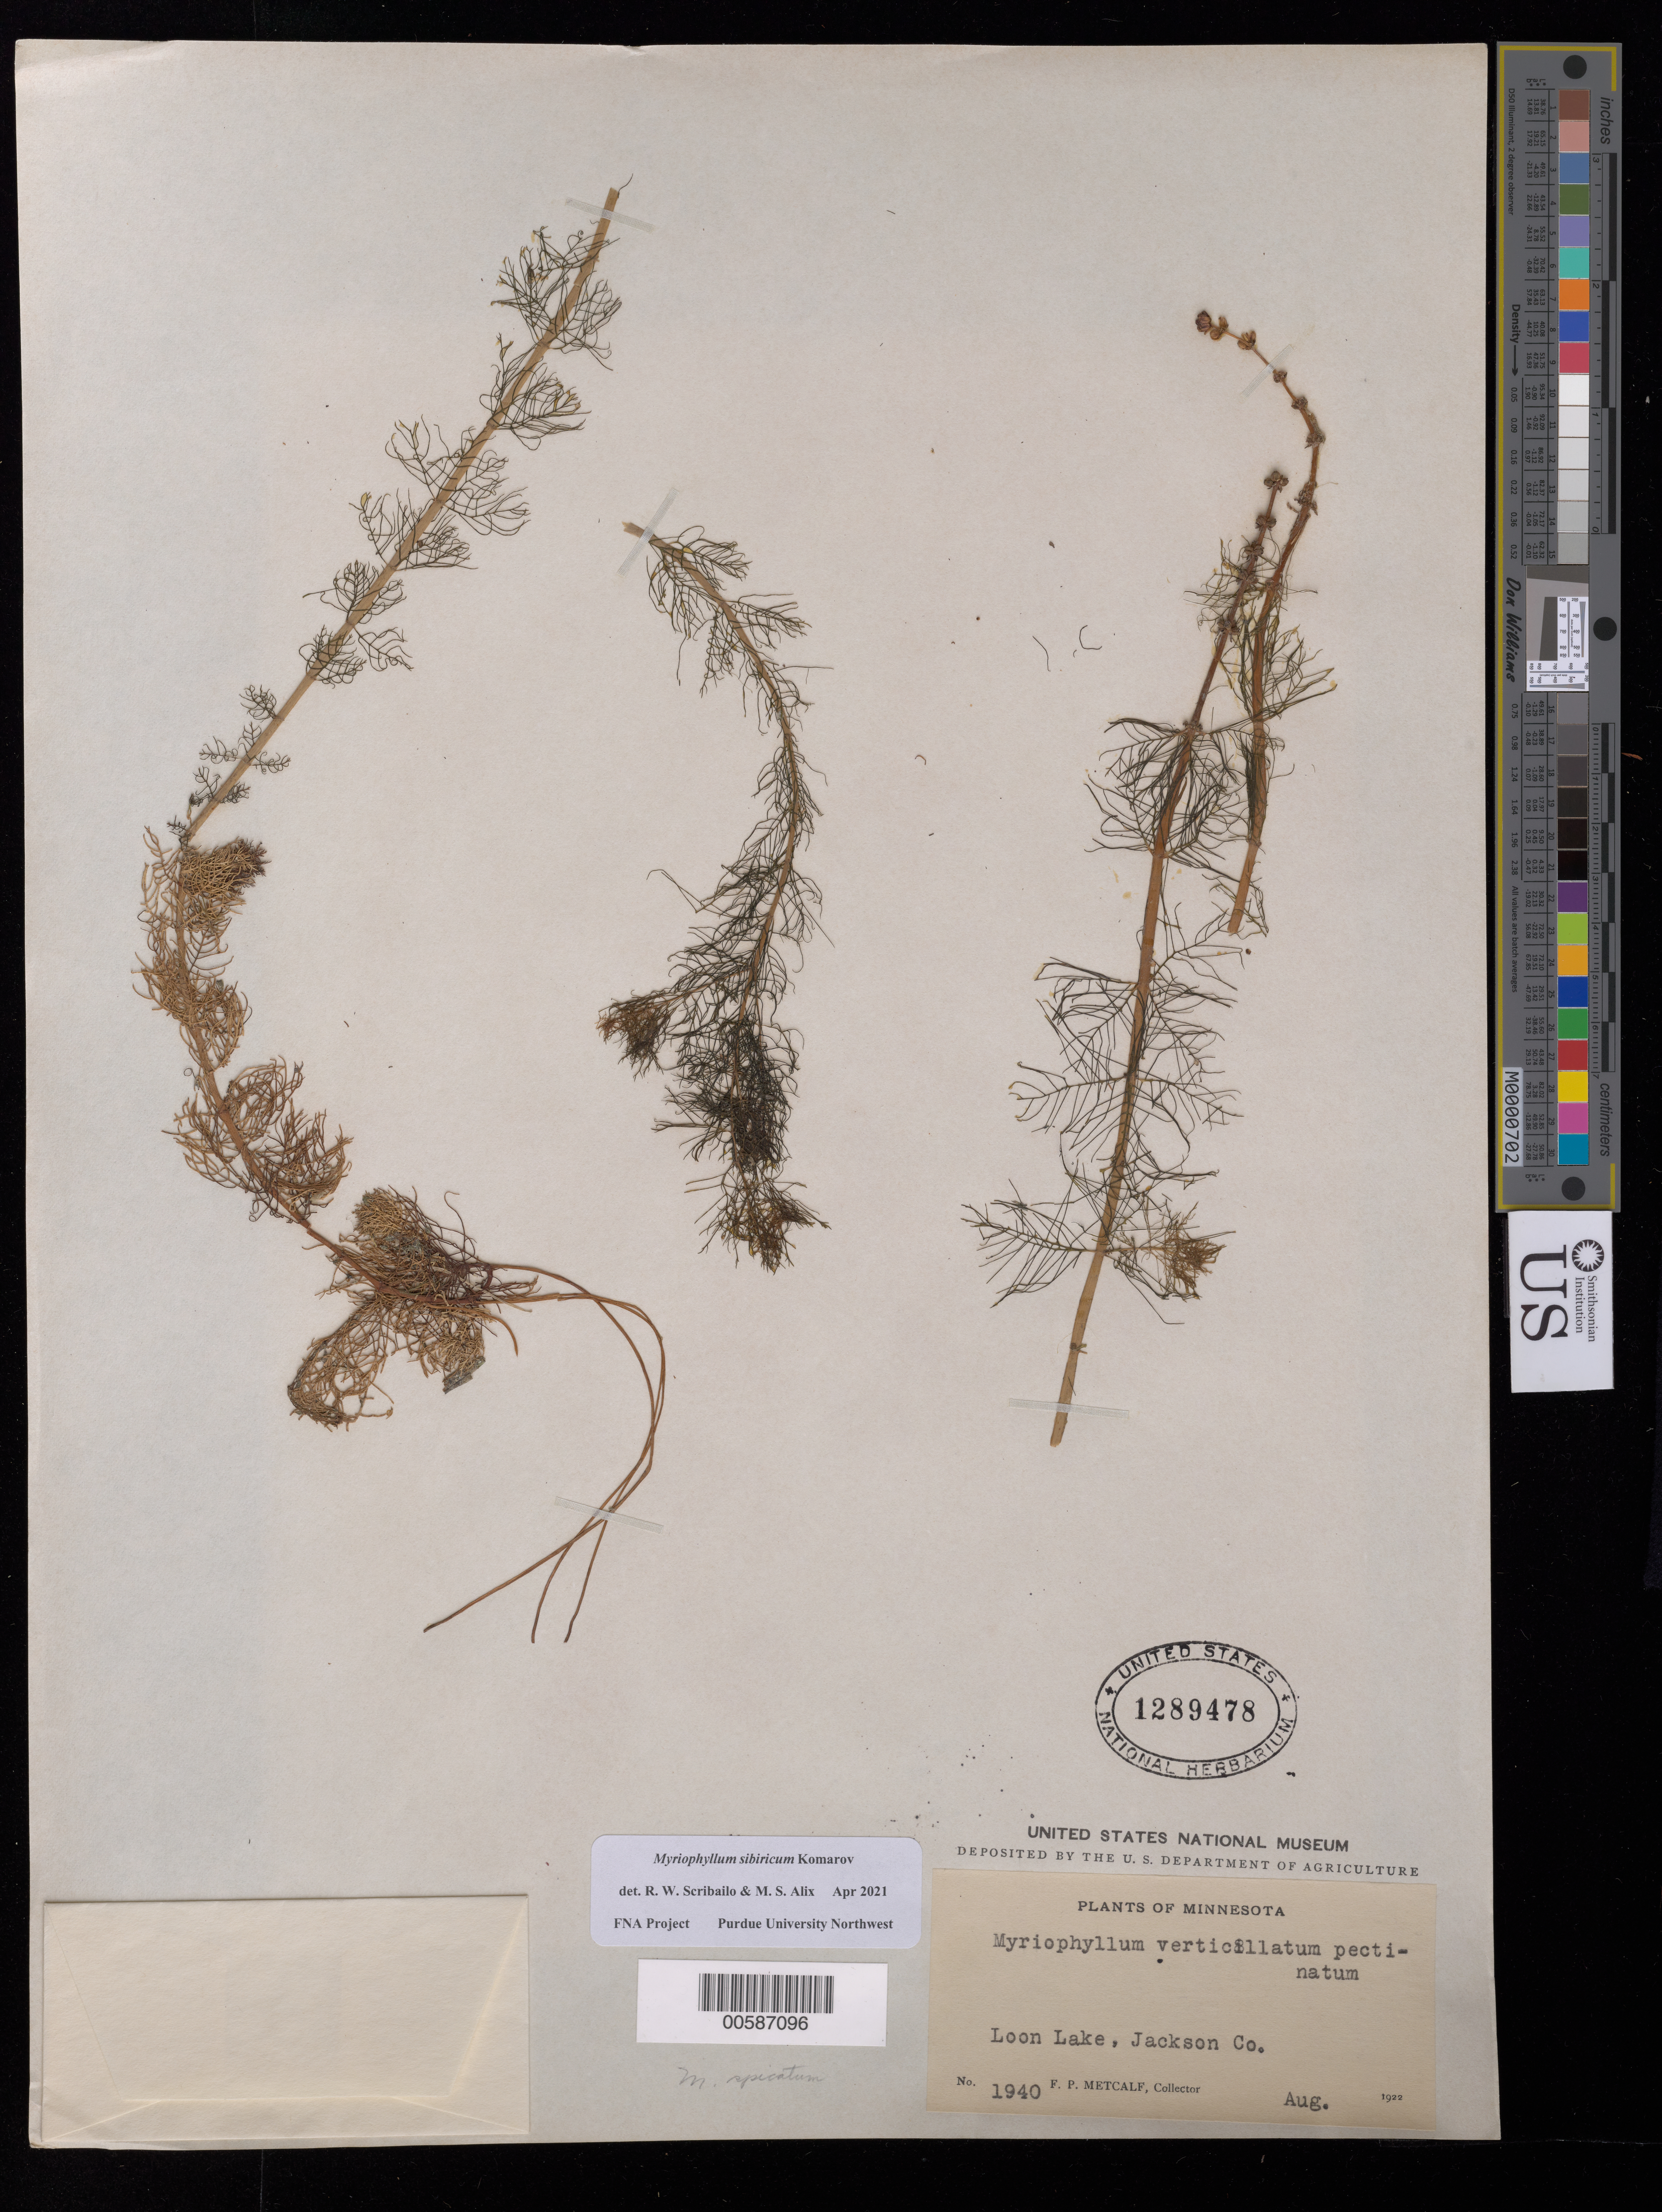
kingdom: Plantae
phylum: Tracheophyta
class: Magnoliopsida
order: Saxifragales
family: Haloragaceae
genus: Myriophyllum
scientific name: Myriophyllum sibiricum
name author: Kom.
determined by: Scribailo, R. W.; Alix, M. S.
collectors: F. P. Metcalf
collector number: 1940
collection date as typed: Aug 1922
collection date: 1922-08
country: United States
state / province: Minnesota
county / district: Jackson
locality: Loon Lake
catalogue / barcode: US 1289478